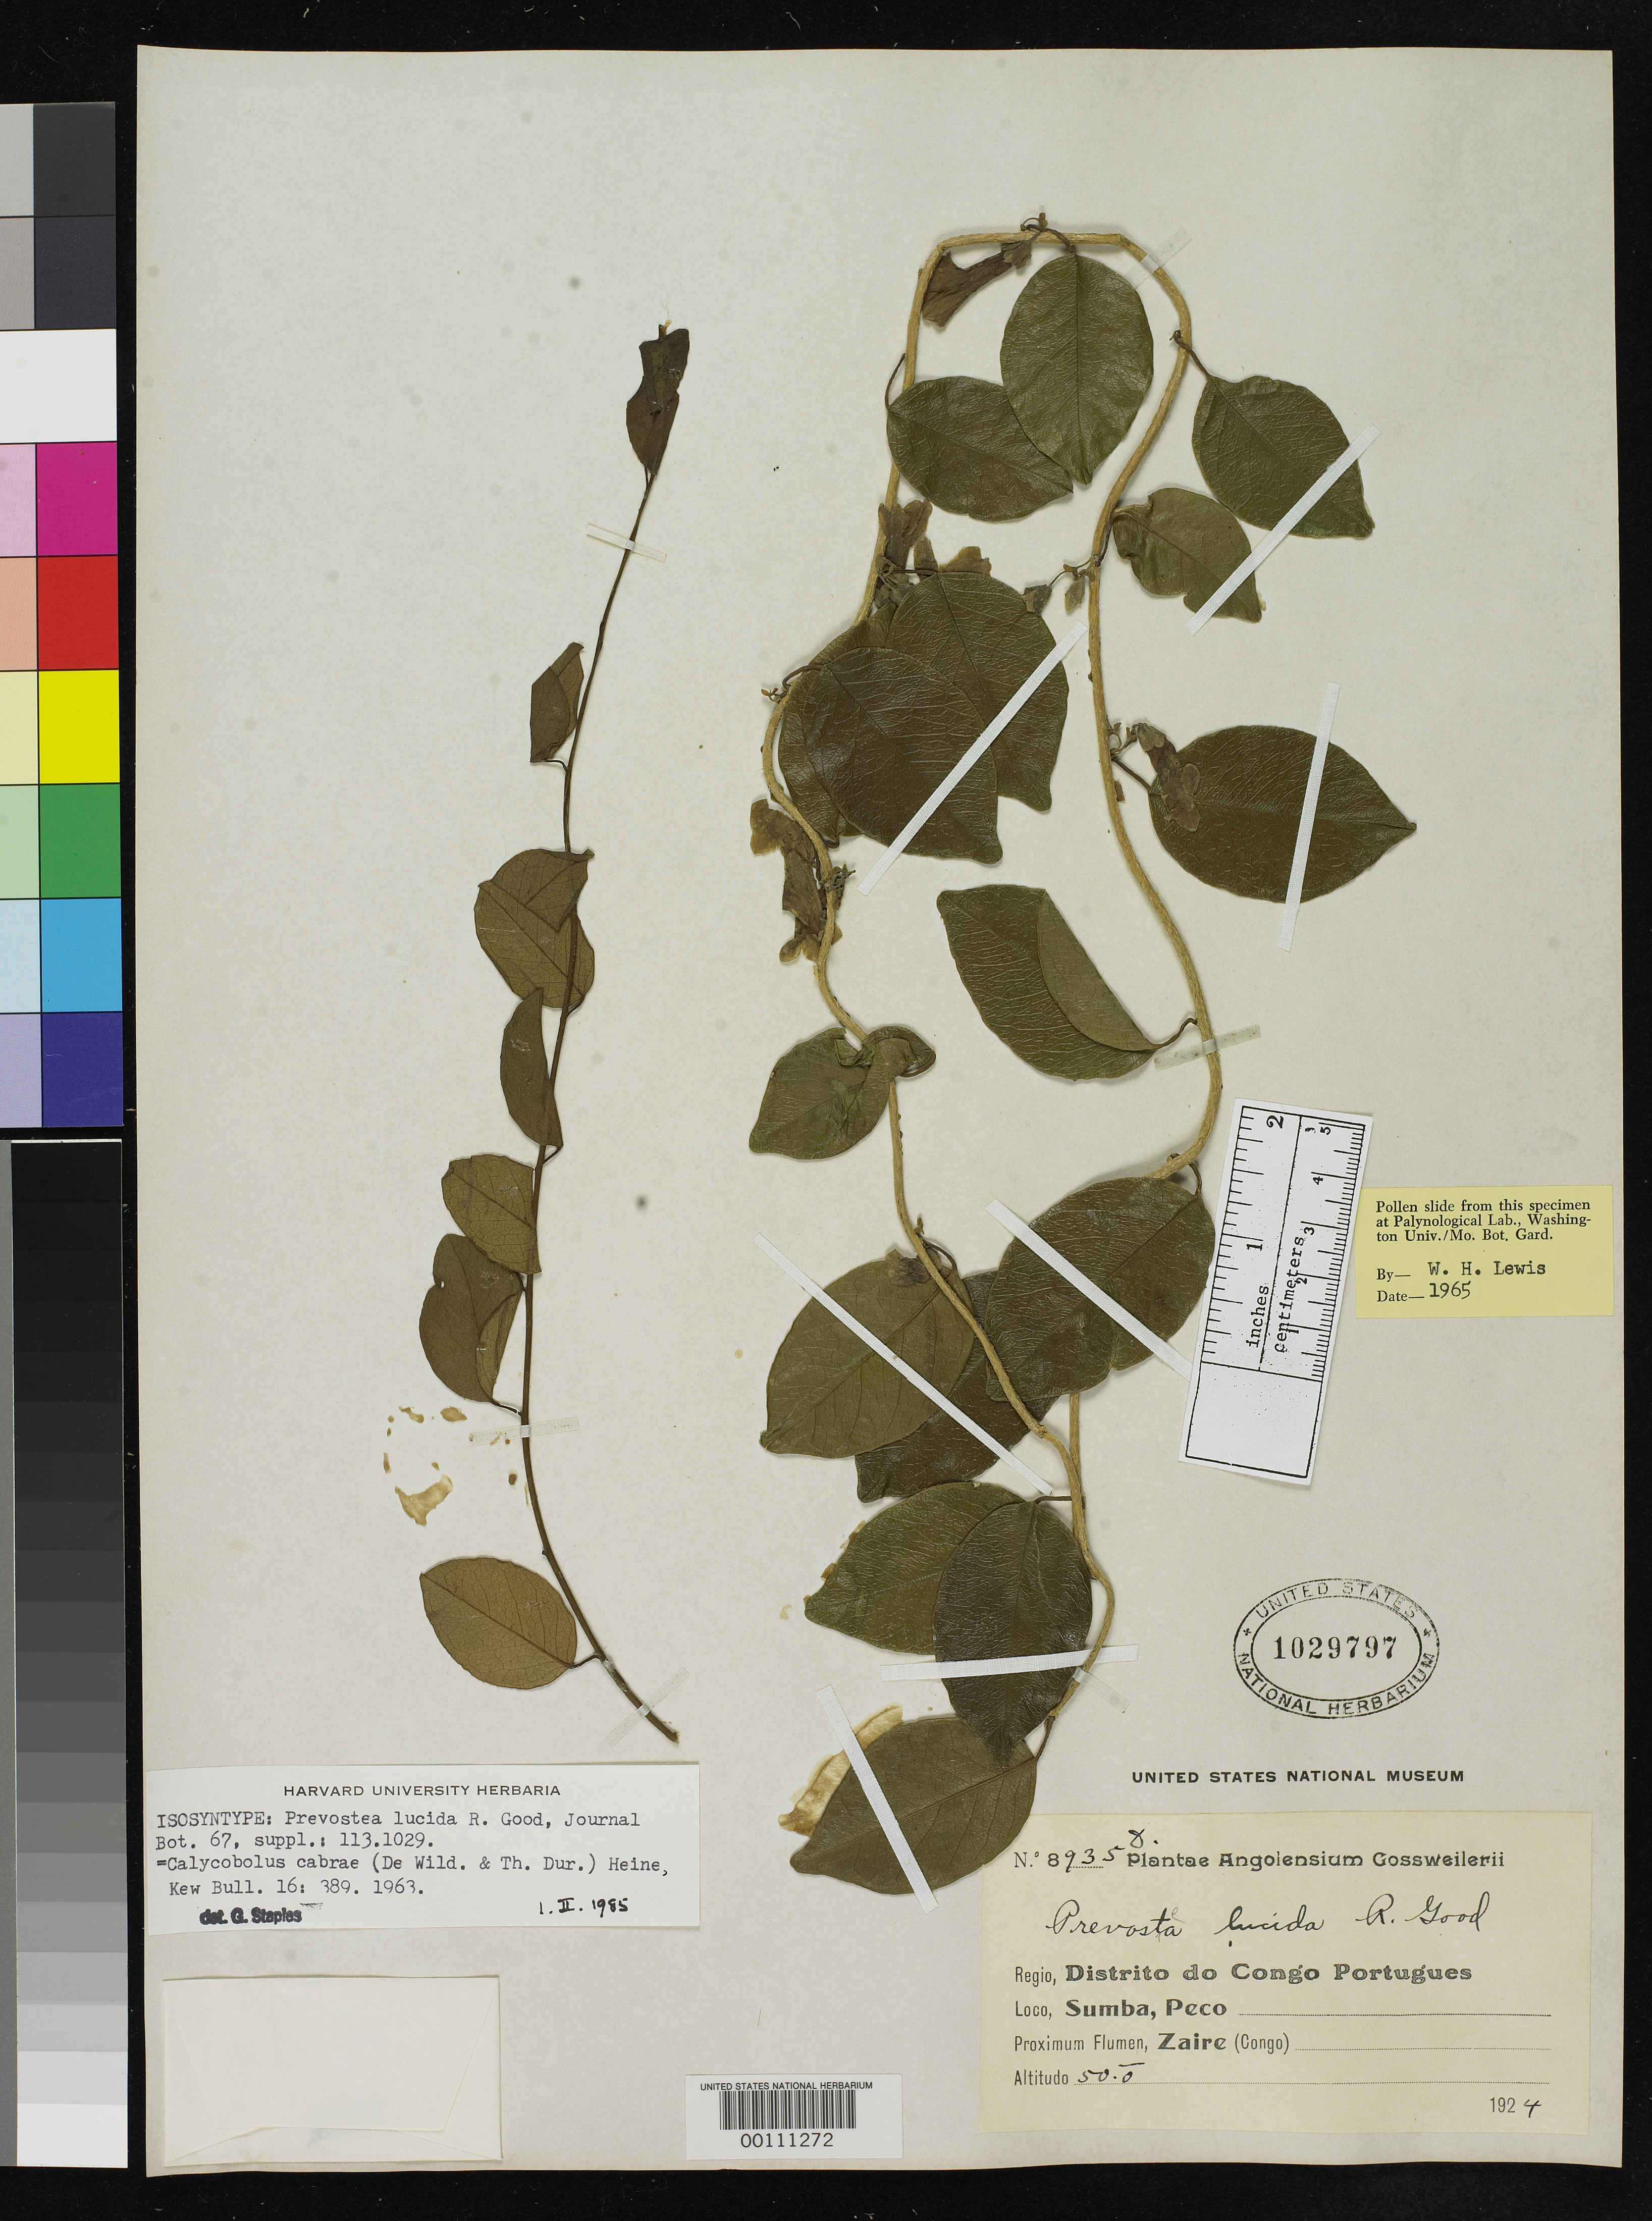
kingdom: Plantae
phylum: Tracheophyta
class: Magnoliopsida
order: Solanales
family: Convolvulaceae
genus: Prevostea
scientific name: Prevostea lucida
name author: R.D. Good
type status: Isosyntype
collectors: J. Gossweiler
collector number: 8935 x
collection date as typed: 1924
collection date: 1924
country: Angola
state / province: Cabinda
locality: Sumba, Peco.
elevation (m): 50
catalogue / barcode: US 1029797